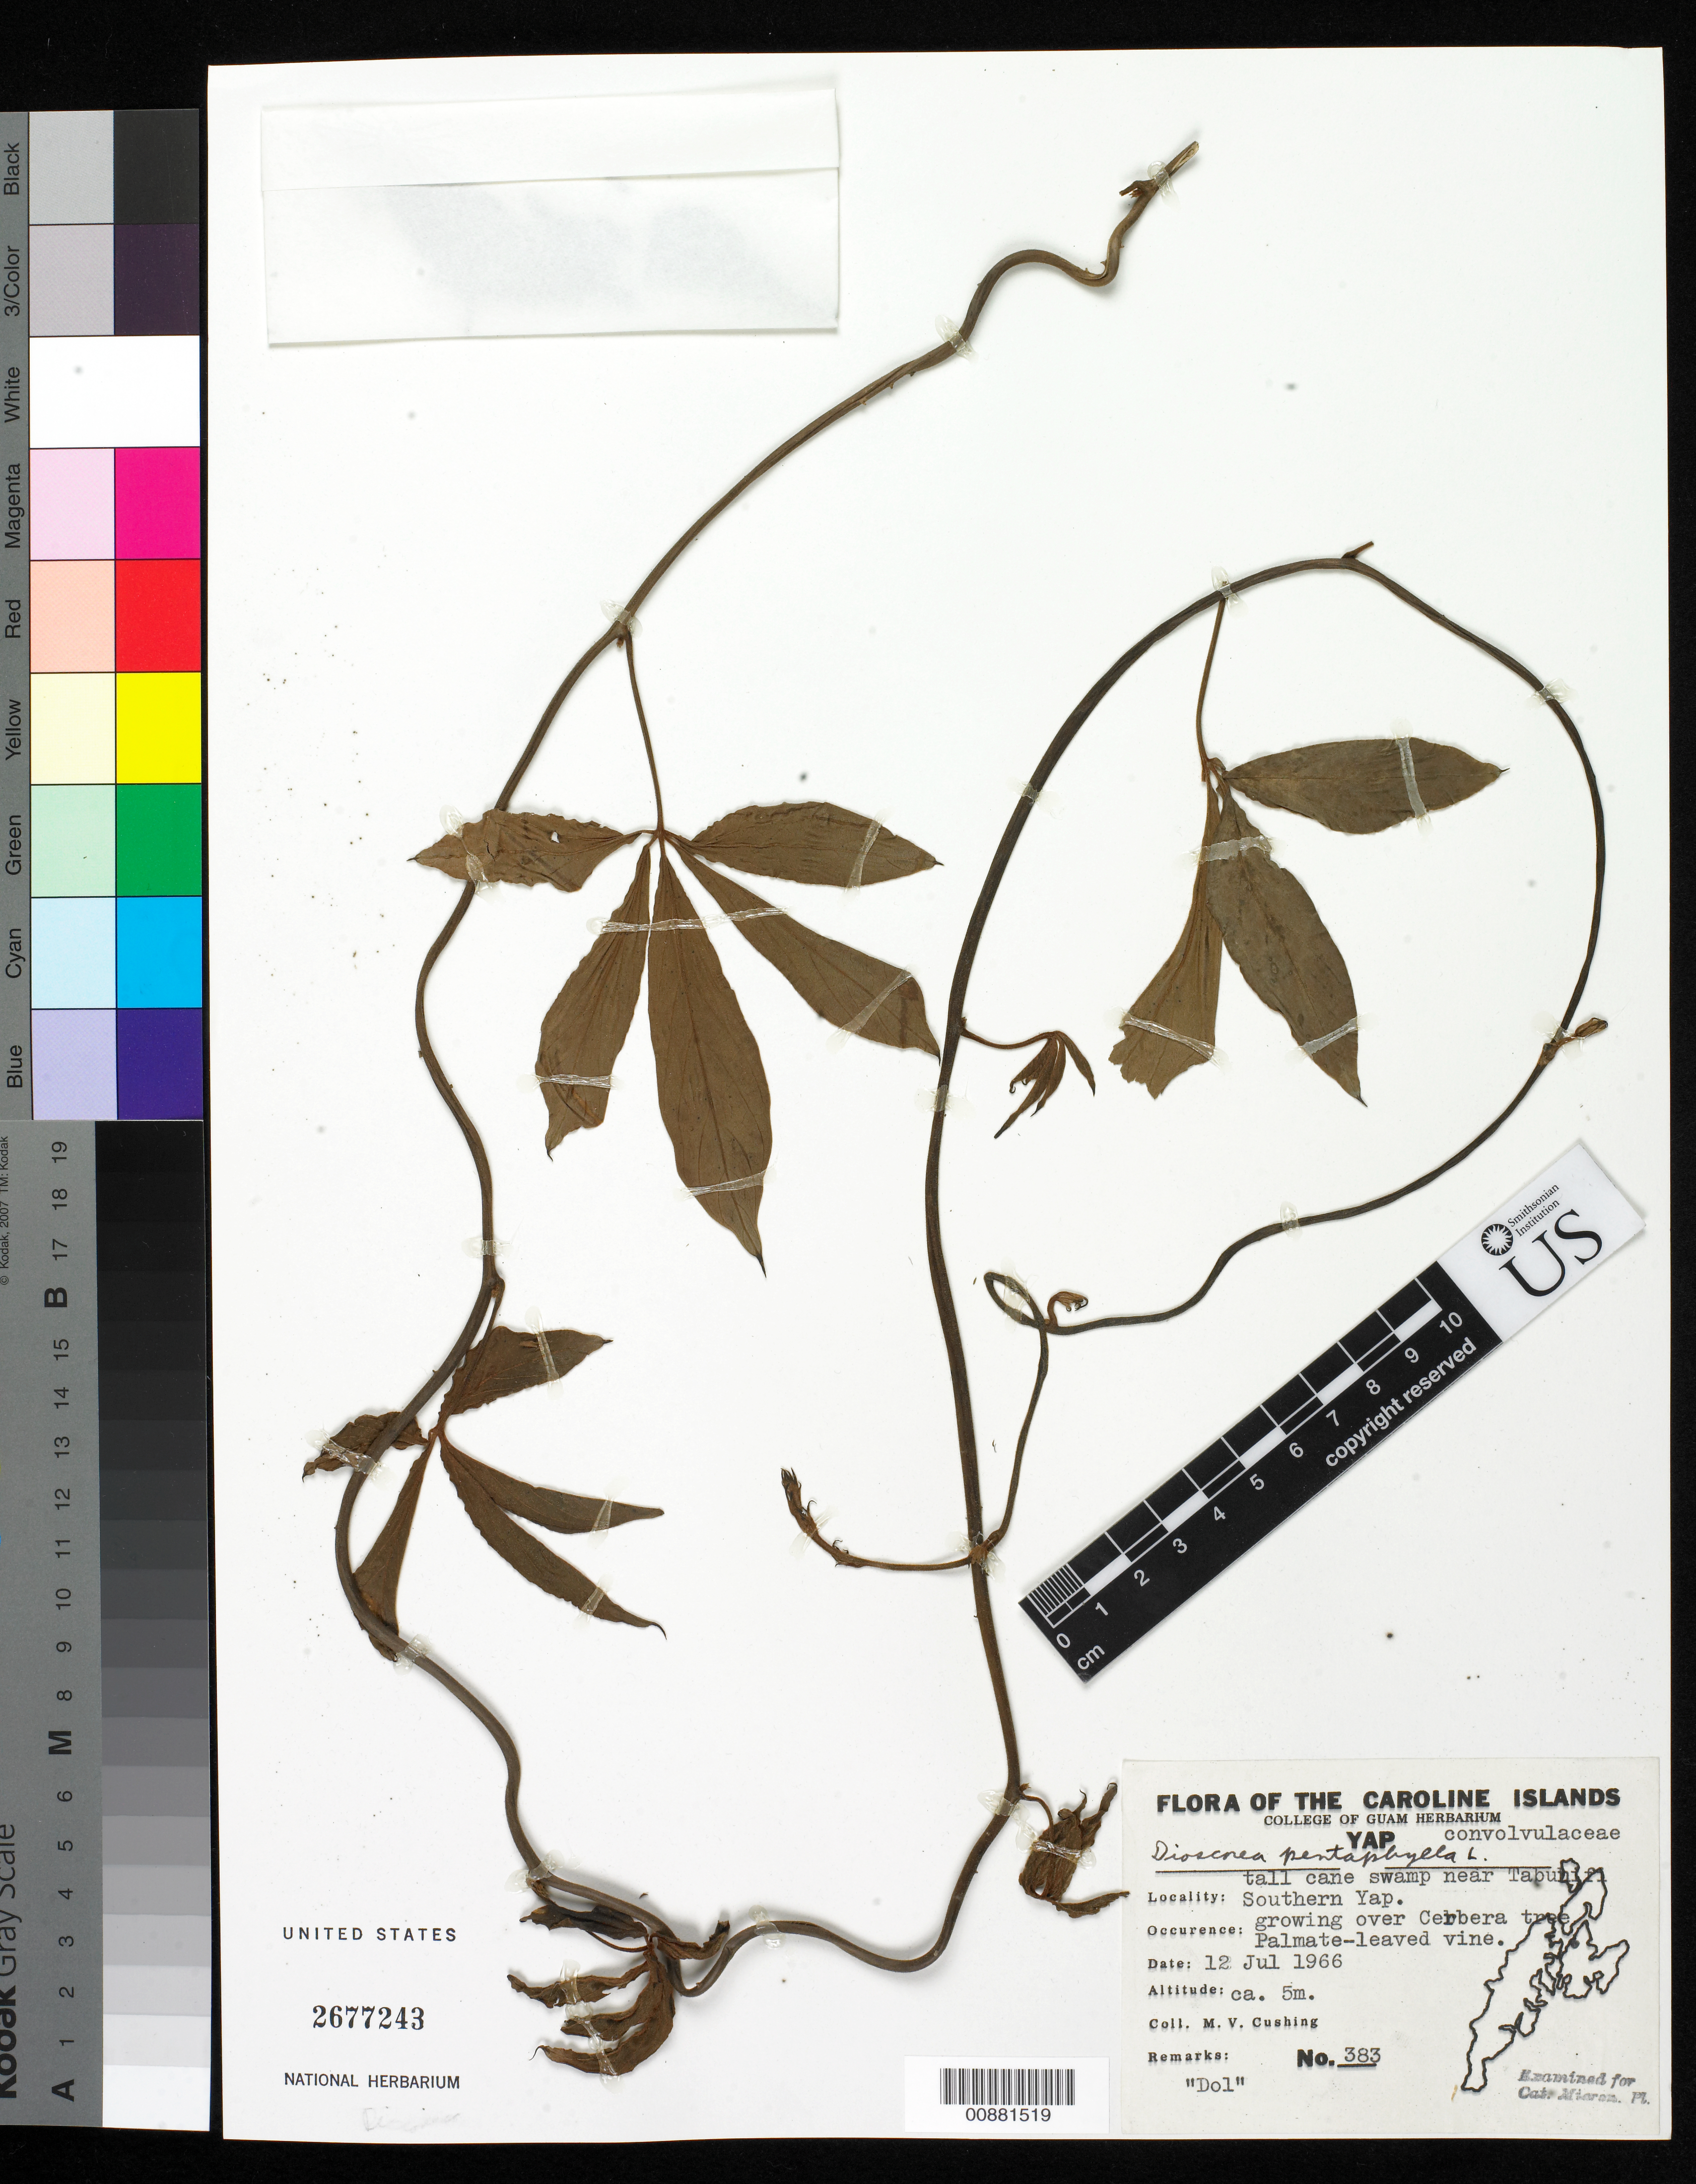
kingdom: Plantae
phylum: Tracheophyta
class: Liliopsida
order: Dioscoreales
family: Dioscoreaceae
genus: Dioscorea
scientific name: Dioscorea pentaphylla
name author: L.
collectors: M. V. Cushing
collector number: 383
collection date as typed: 12 Jul 1966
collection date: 1966-07-12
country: Micronesia, Federated States of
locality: Southern Yap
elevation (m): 5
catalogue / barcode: US 2677243